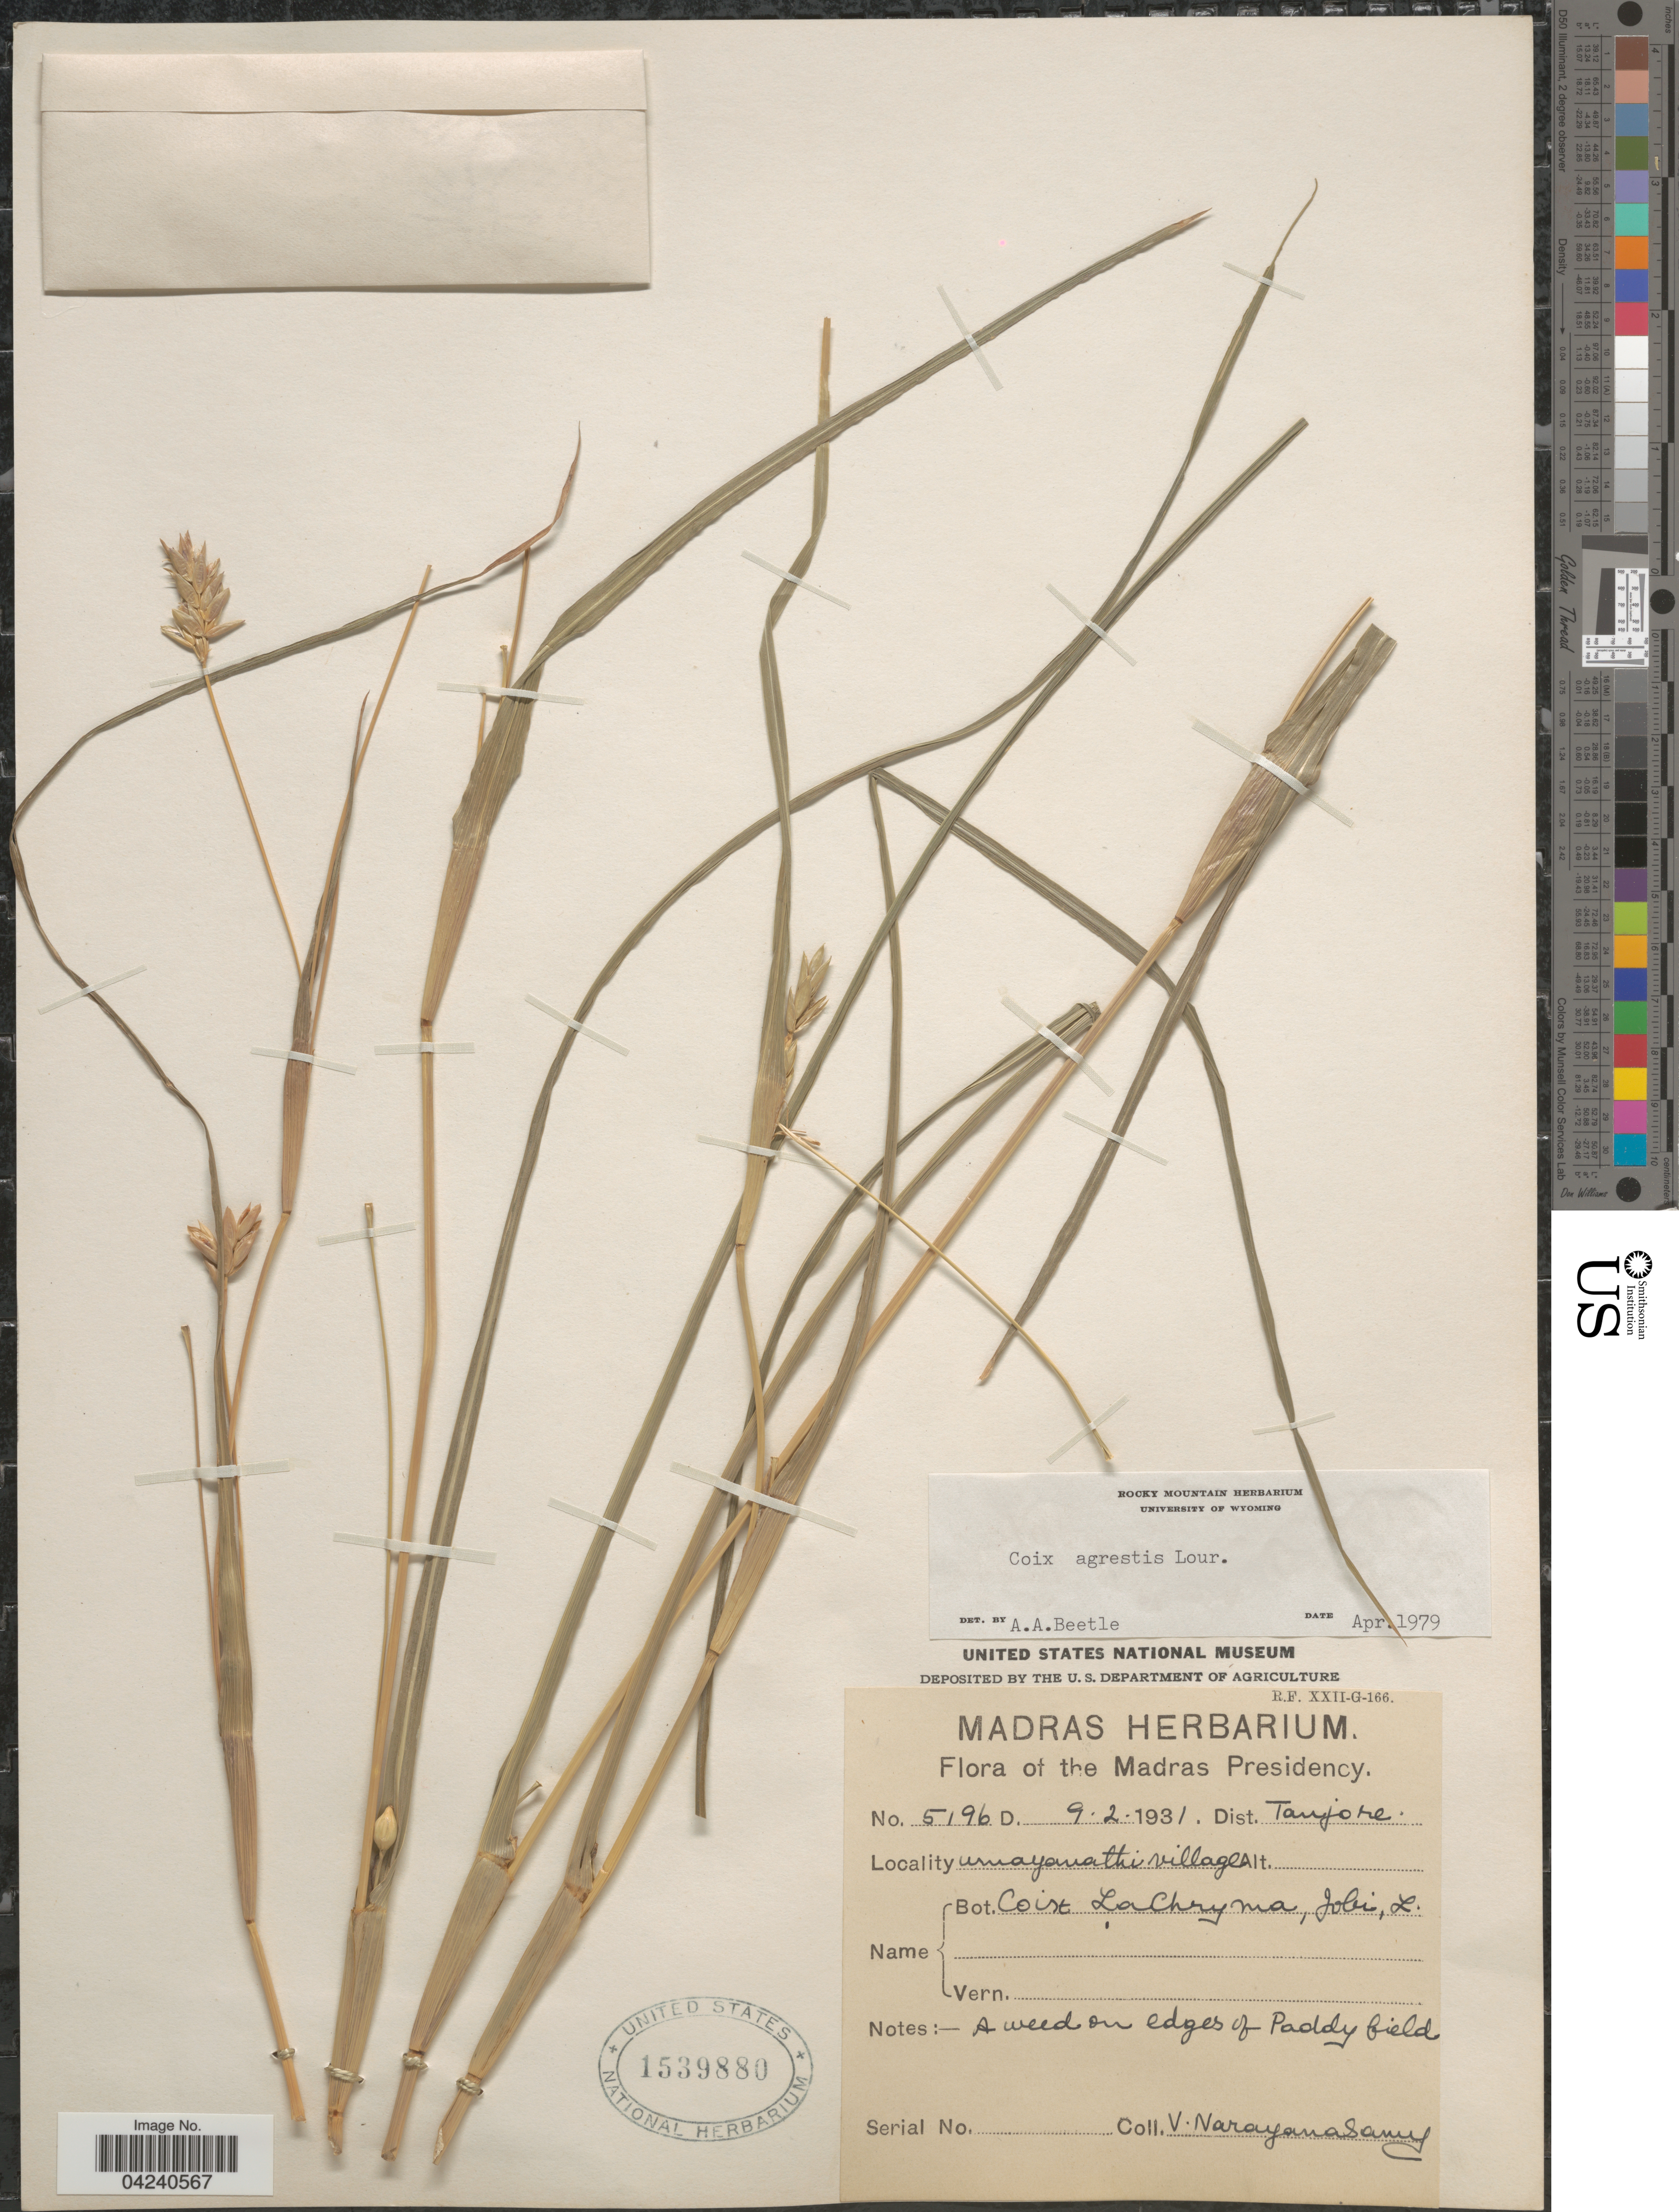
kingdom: Plantae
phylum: Tracheophyta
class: Liliopsida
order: Poales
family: Poaceae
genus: Coix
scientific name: Coix lacryma-jobi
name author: L.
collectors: V. Narayanaswami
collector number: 5196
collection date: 1931-02-09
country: India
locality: The Madras Presidency. Umayamathi village.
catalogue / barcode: US 1539880